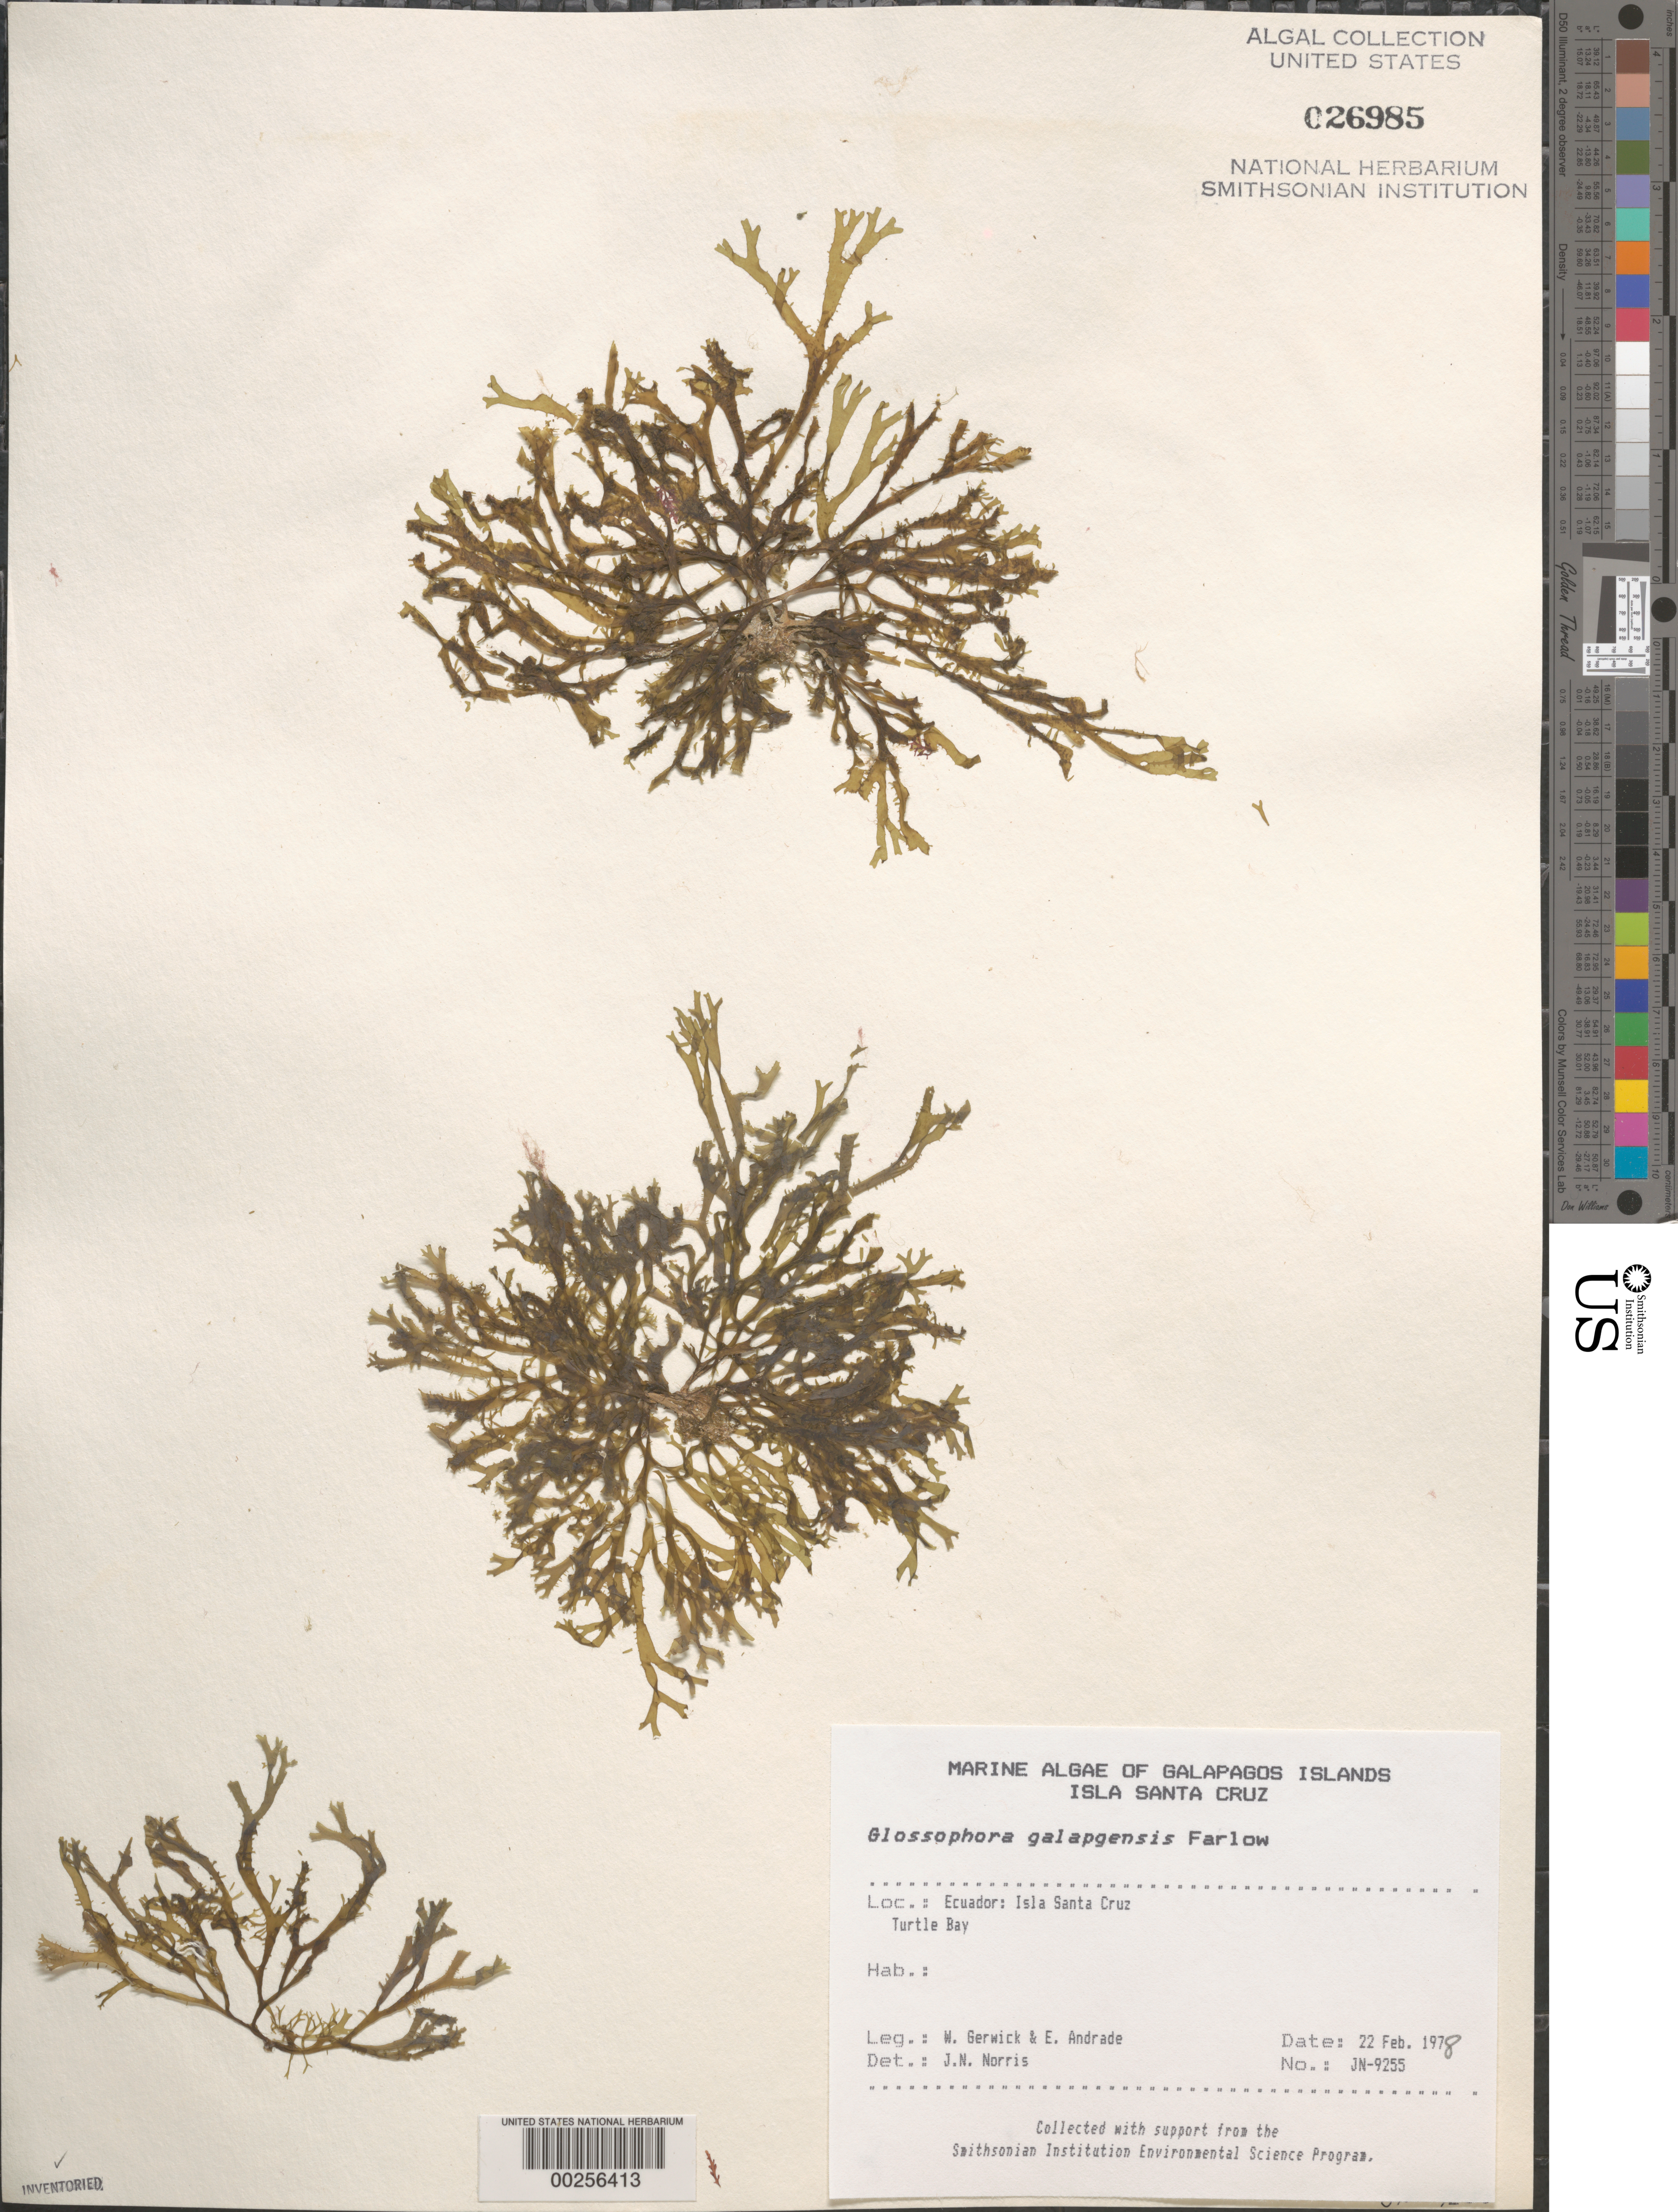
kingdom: Chromista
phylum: Ochrophyta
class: Phaeophyceae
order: Dictyotales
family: Dictyotaceae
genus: Dictyota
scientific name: Dictyota galapagensis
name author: (Farl.) De Clerck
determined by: Algae name updating Project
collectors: W. Gerwick & E. Andrade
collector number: Jn-9255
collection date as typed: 22 Feb 1978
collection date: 1978-02-22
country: Ecuador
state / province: Colón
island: Santa Cruz [Indefatigable, Chaves]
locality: Turtle Bay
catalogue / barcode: US 26985